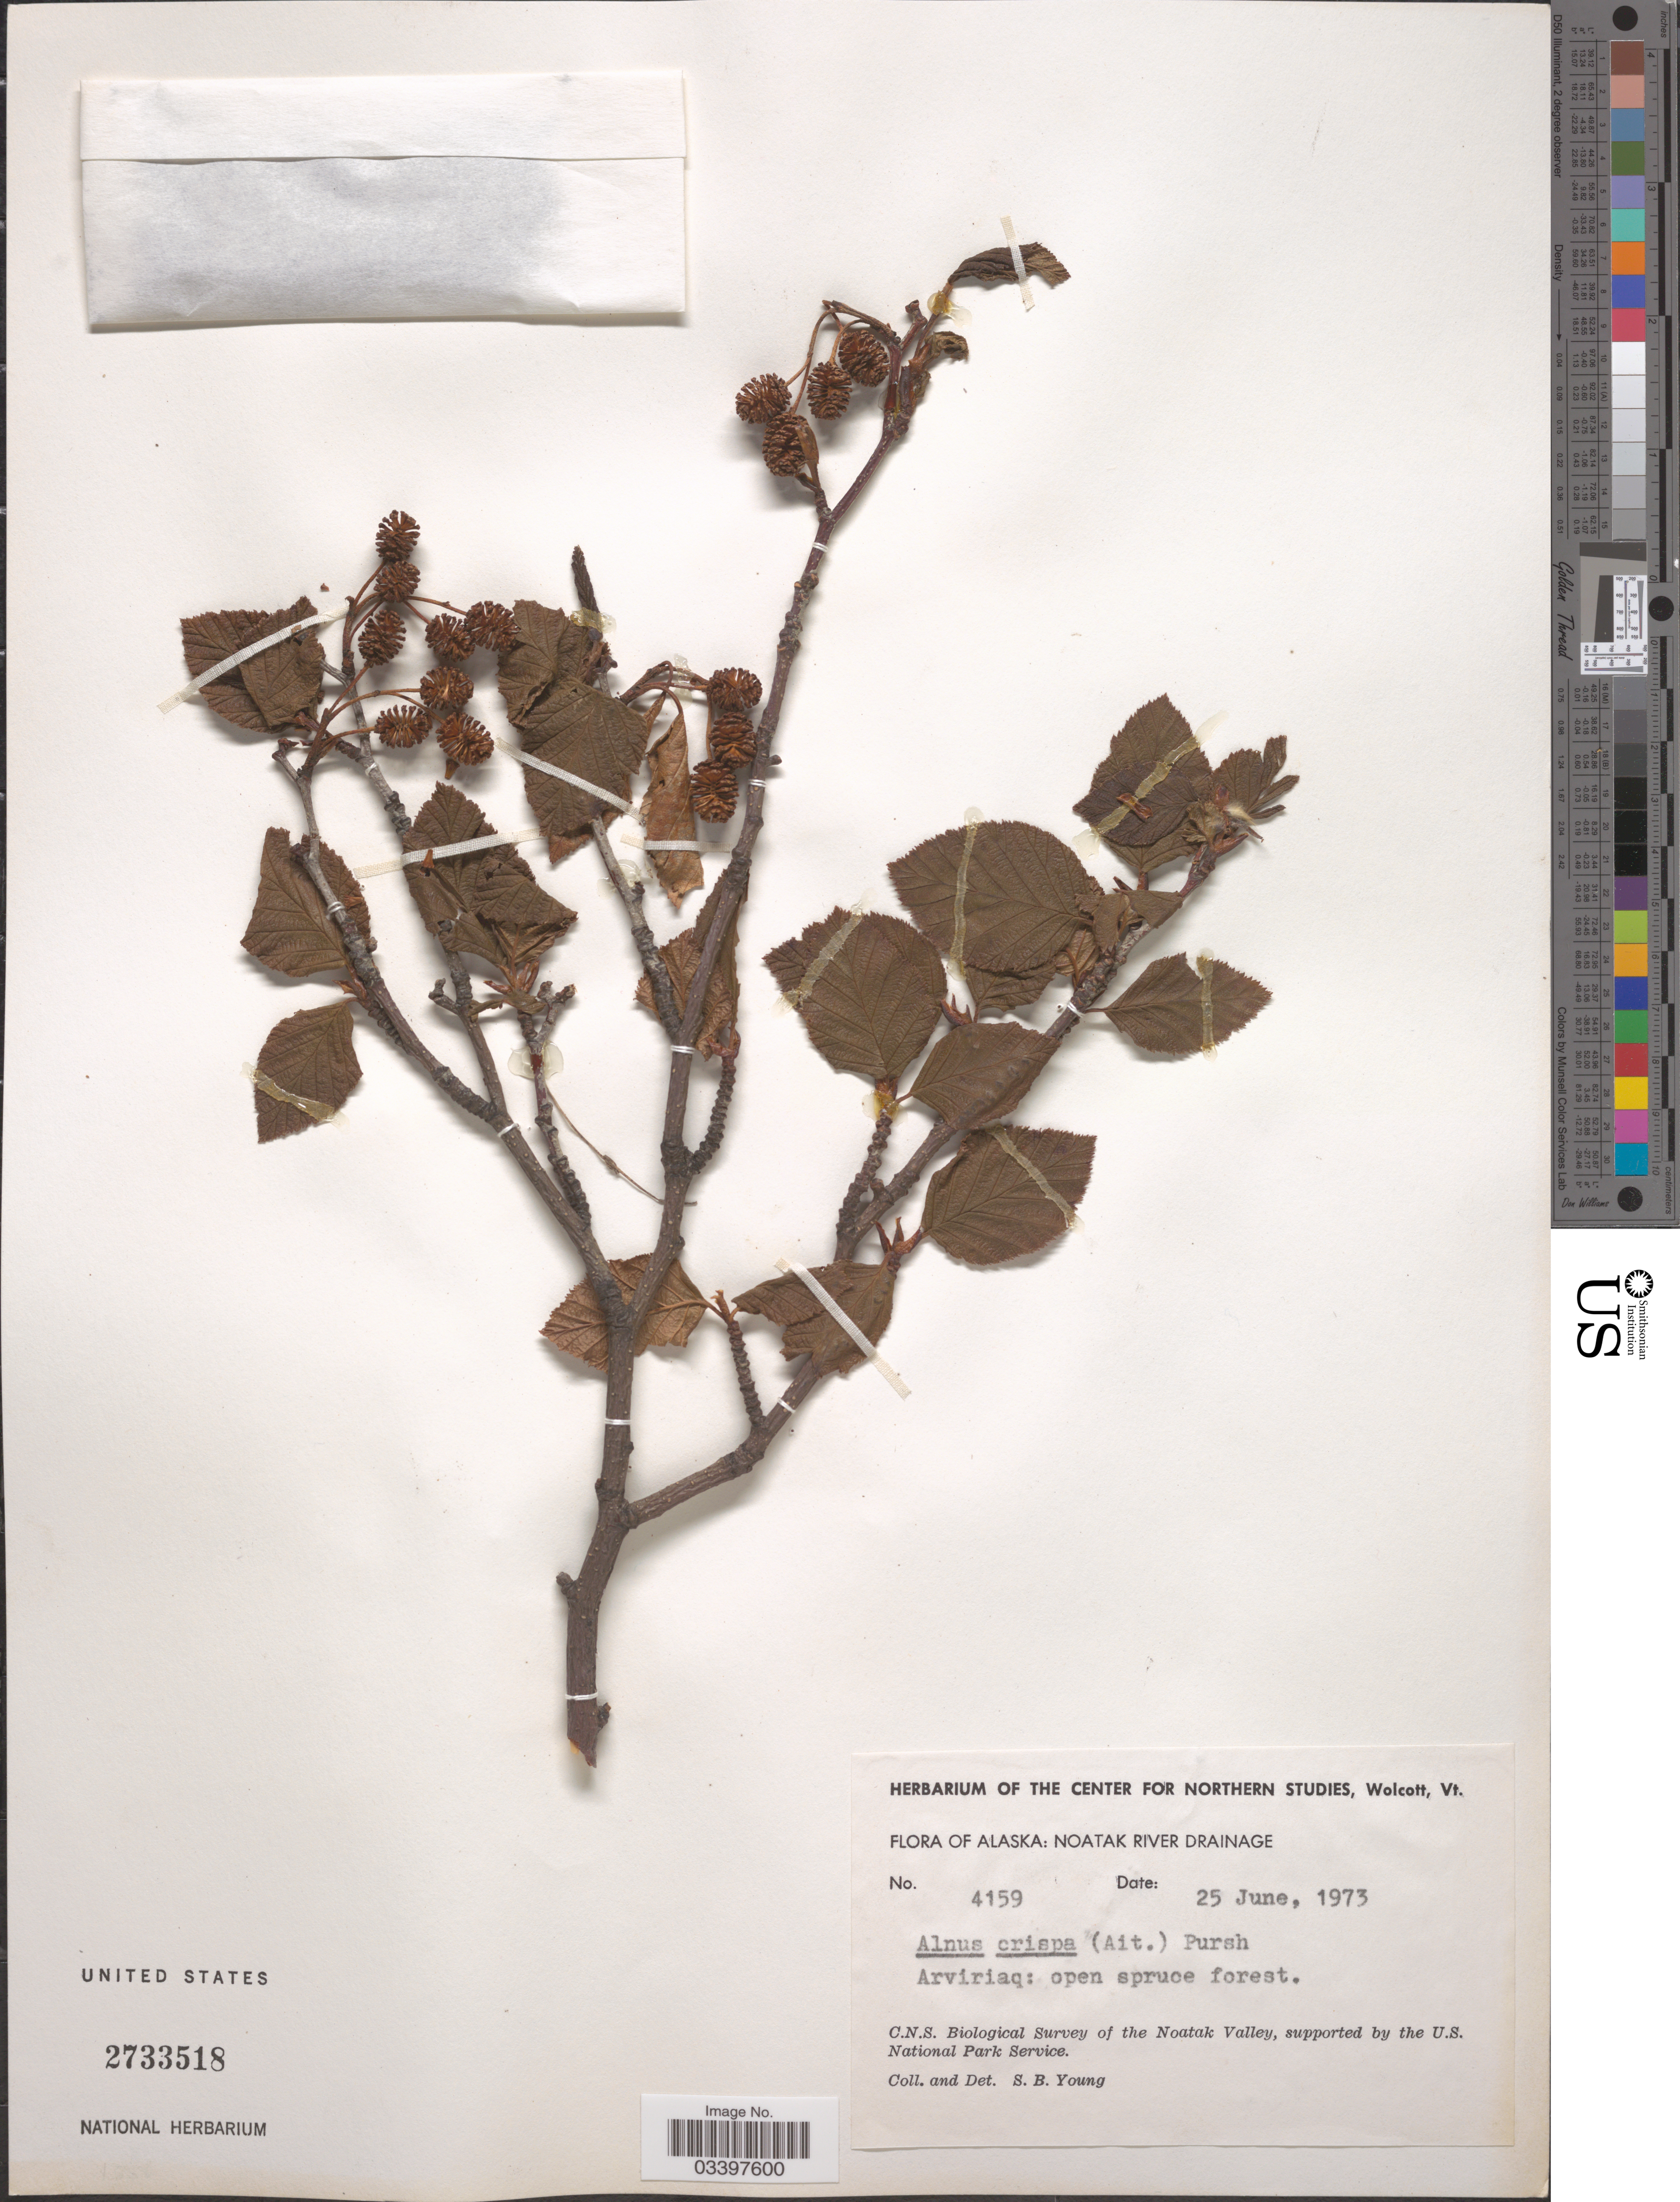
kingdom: Plantae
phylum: Tracheophyta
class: Magnoliopsida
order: Fagales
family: Betulaceae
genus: Alnus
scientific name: Alnus alnobetula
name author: (Ehrh.) K. Koch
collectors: S. Young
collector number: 4159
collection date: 1973-06-25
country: United States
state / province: Alaska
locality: Noatak River Drainage. Arviriaq. Noatak Valley.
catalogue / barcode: US 2733518